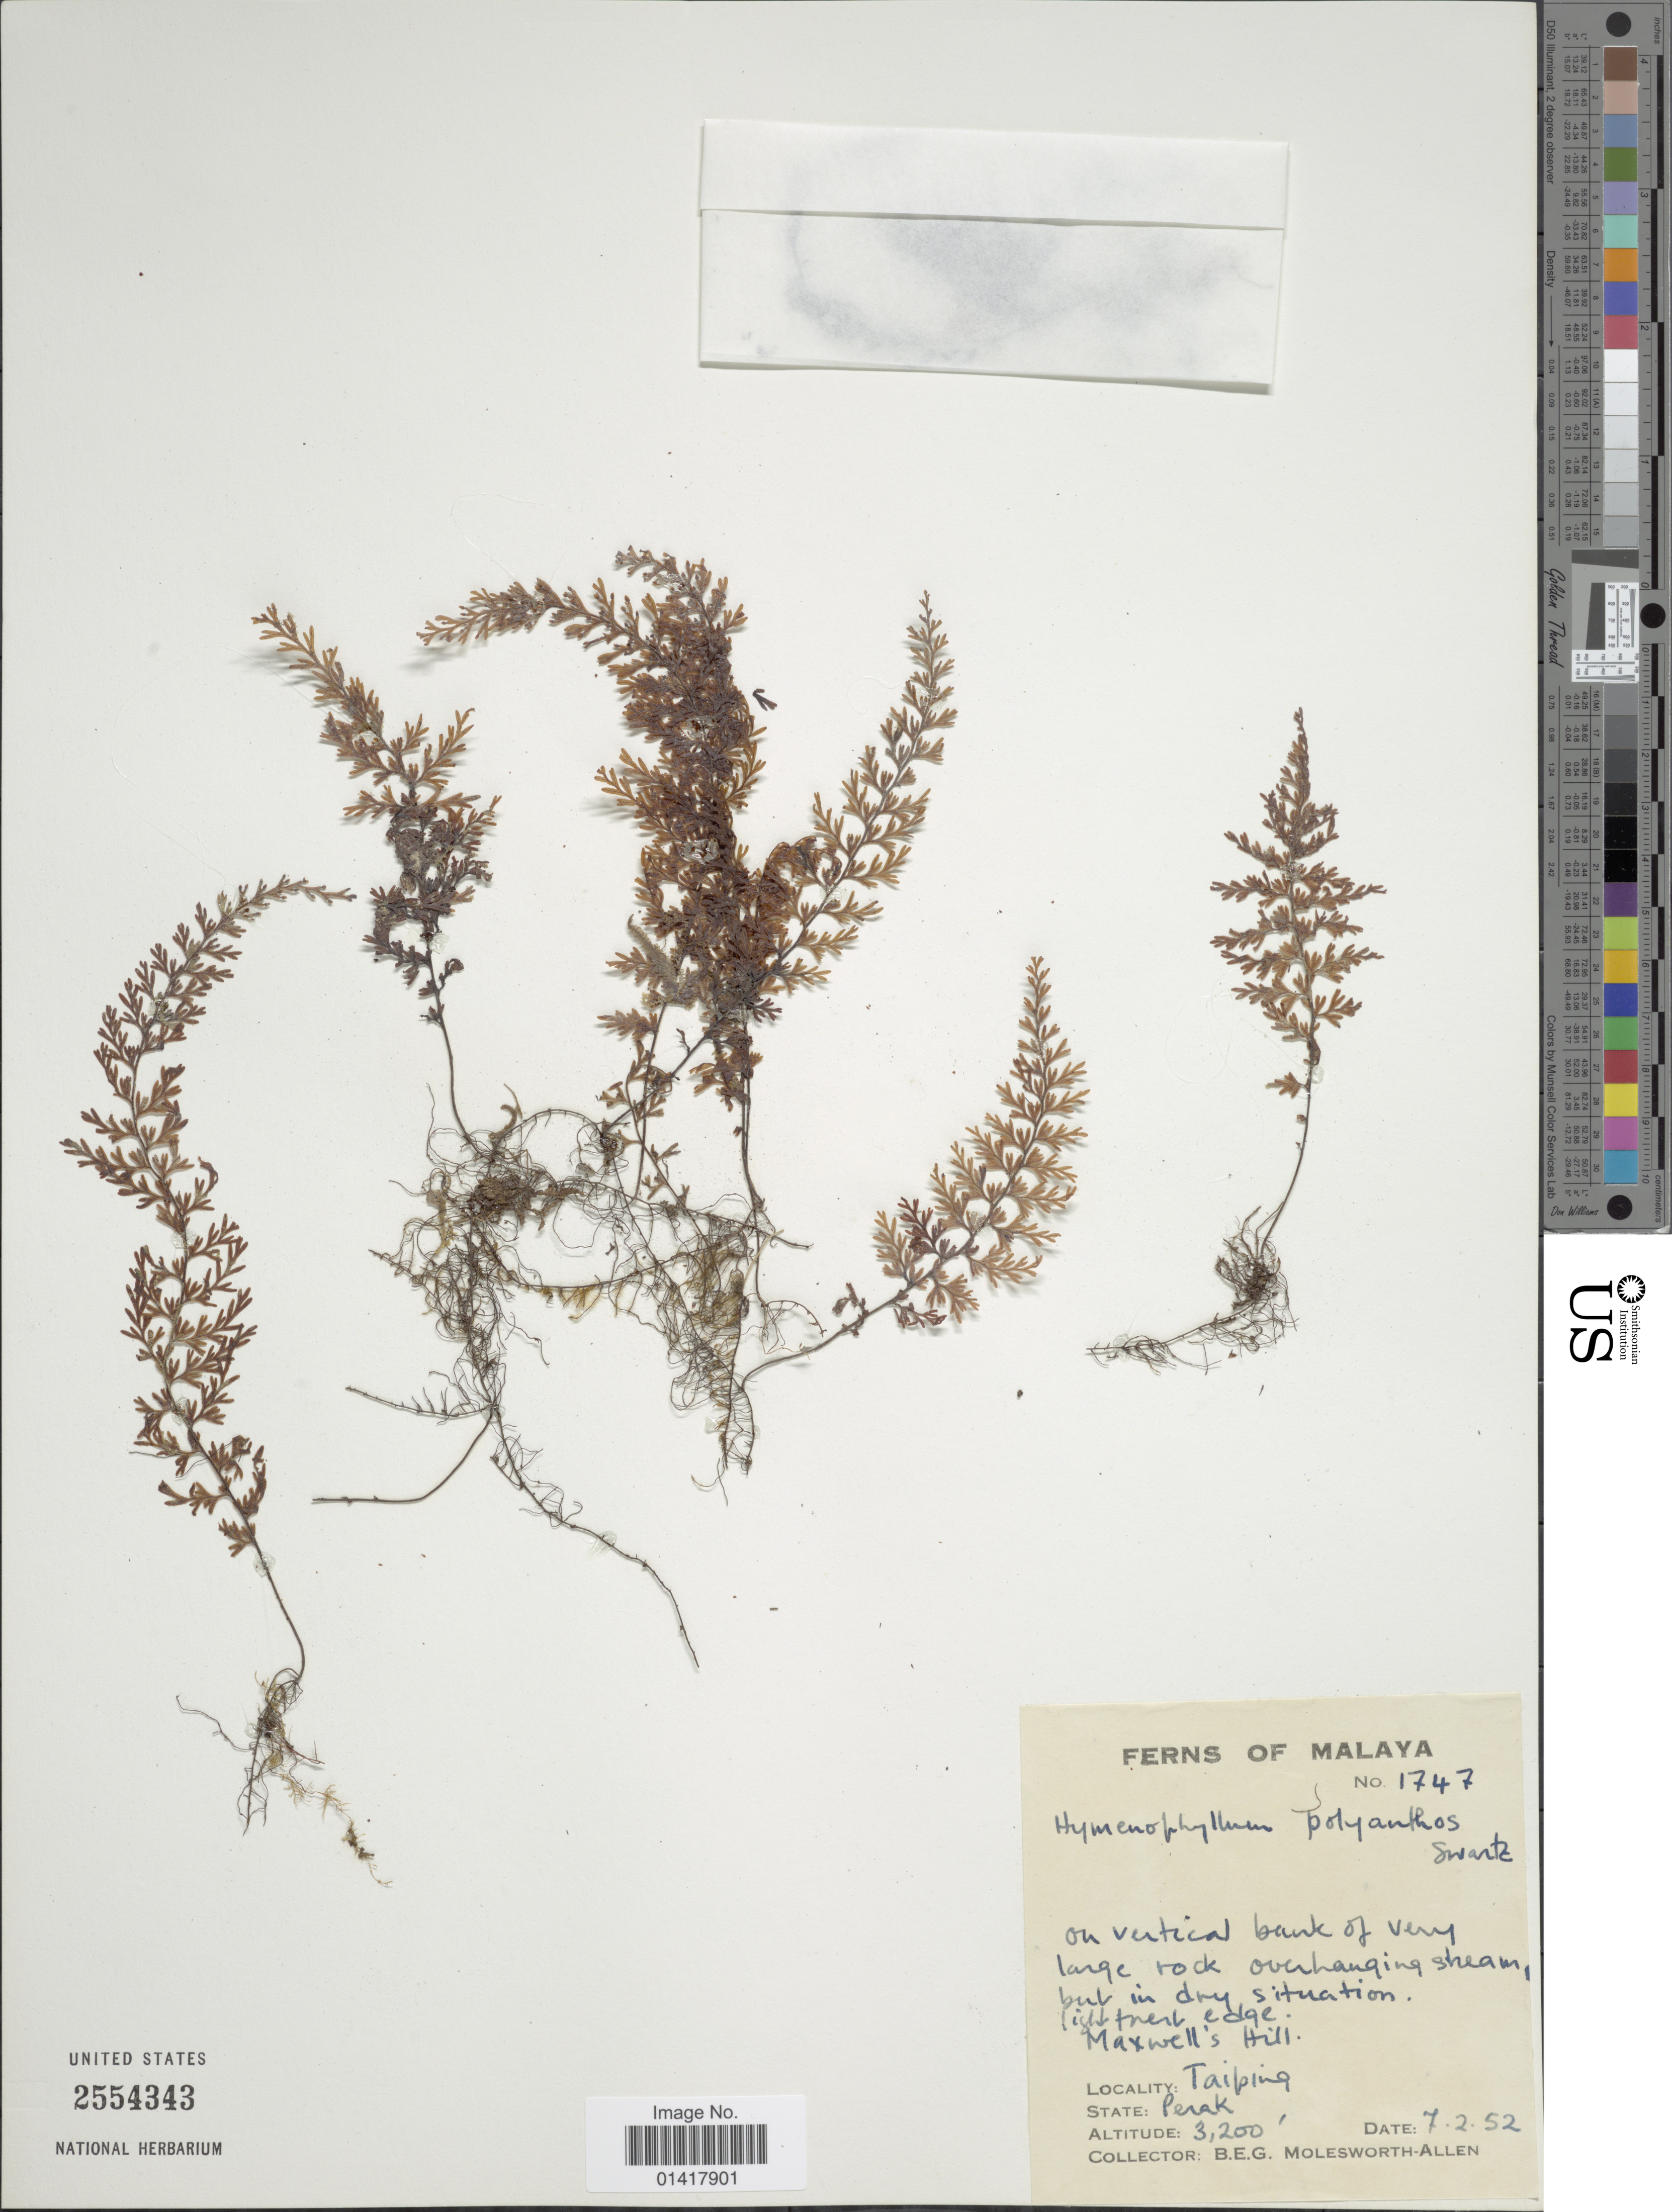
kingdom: Plantae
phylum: Tracheophyta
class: Polypodiopsida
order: Hymenophyllales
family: Hymenophyllaceae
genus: Hymenophyllum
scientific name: Hymenophyllum polyanthos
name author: (Sw.) Sw.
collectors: B. E. G. Molesworth-Allen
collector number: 1747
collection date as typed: Transcribed d/m/y: 7/2/52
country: Malaysia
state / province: Perak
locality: Taiping. Malaya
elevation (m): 975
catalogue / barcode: US 2554343